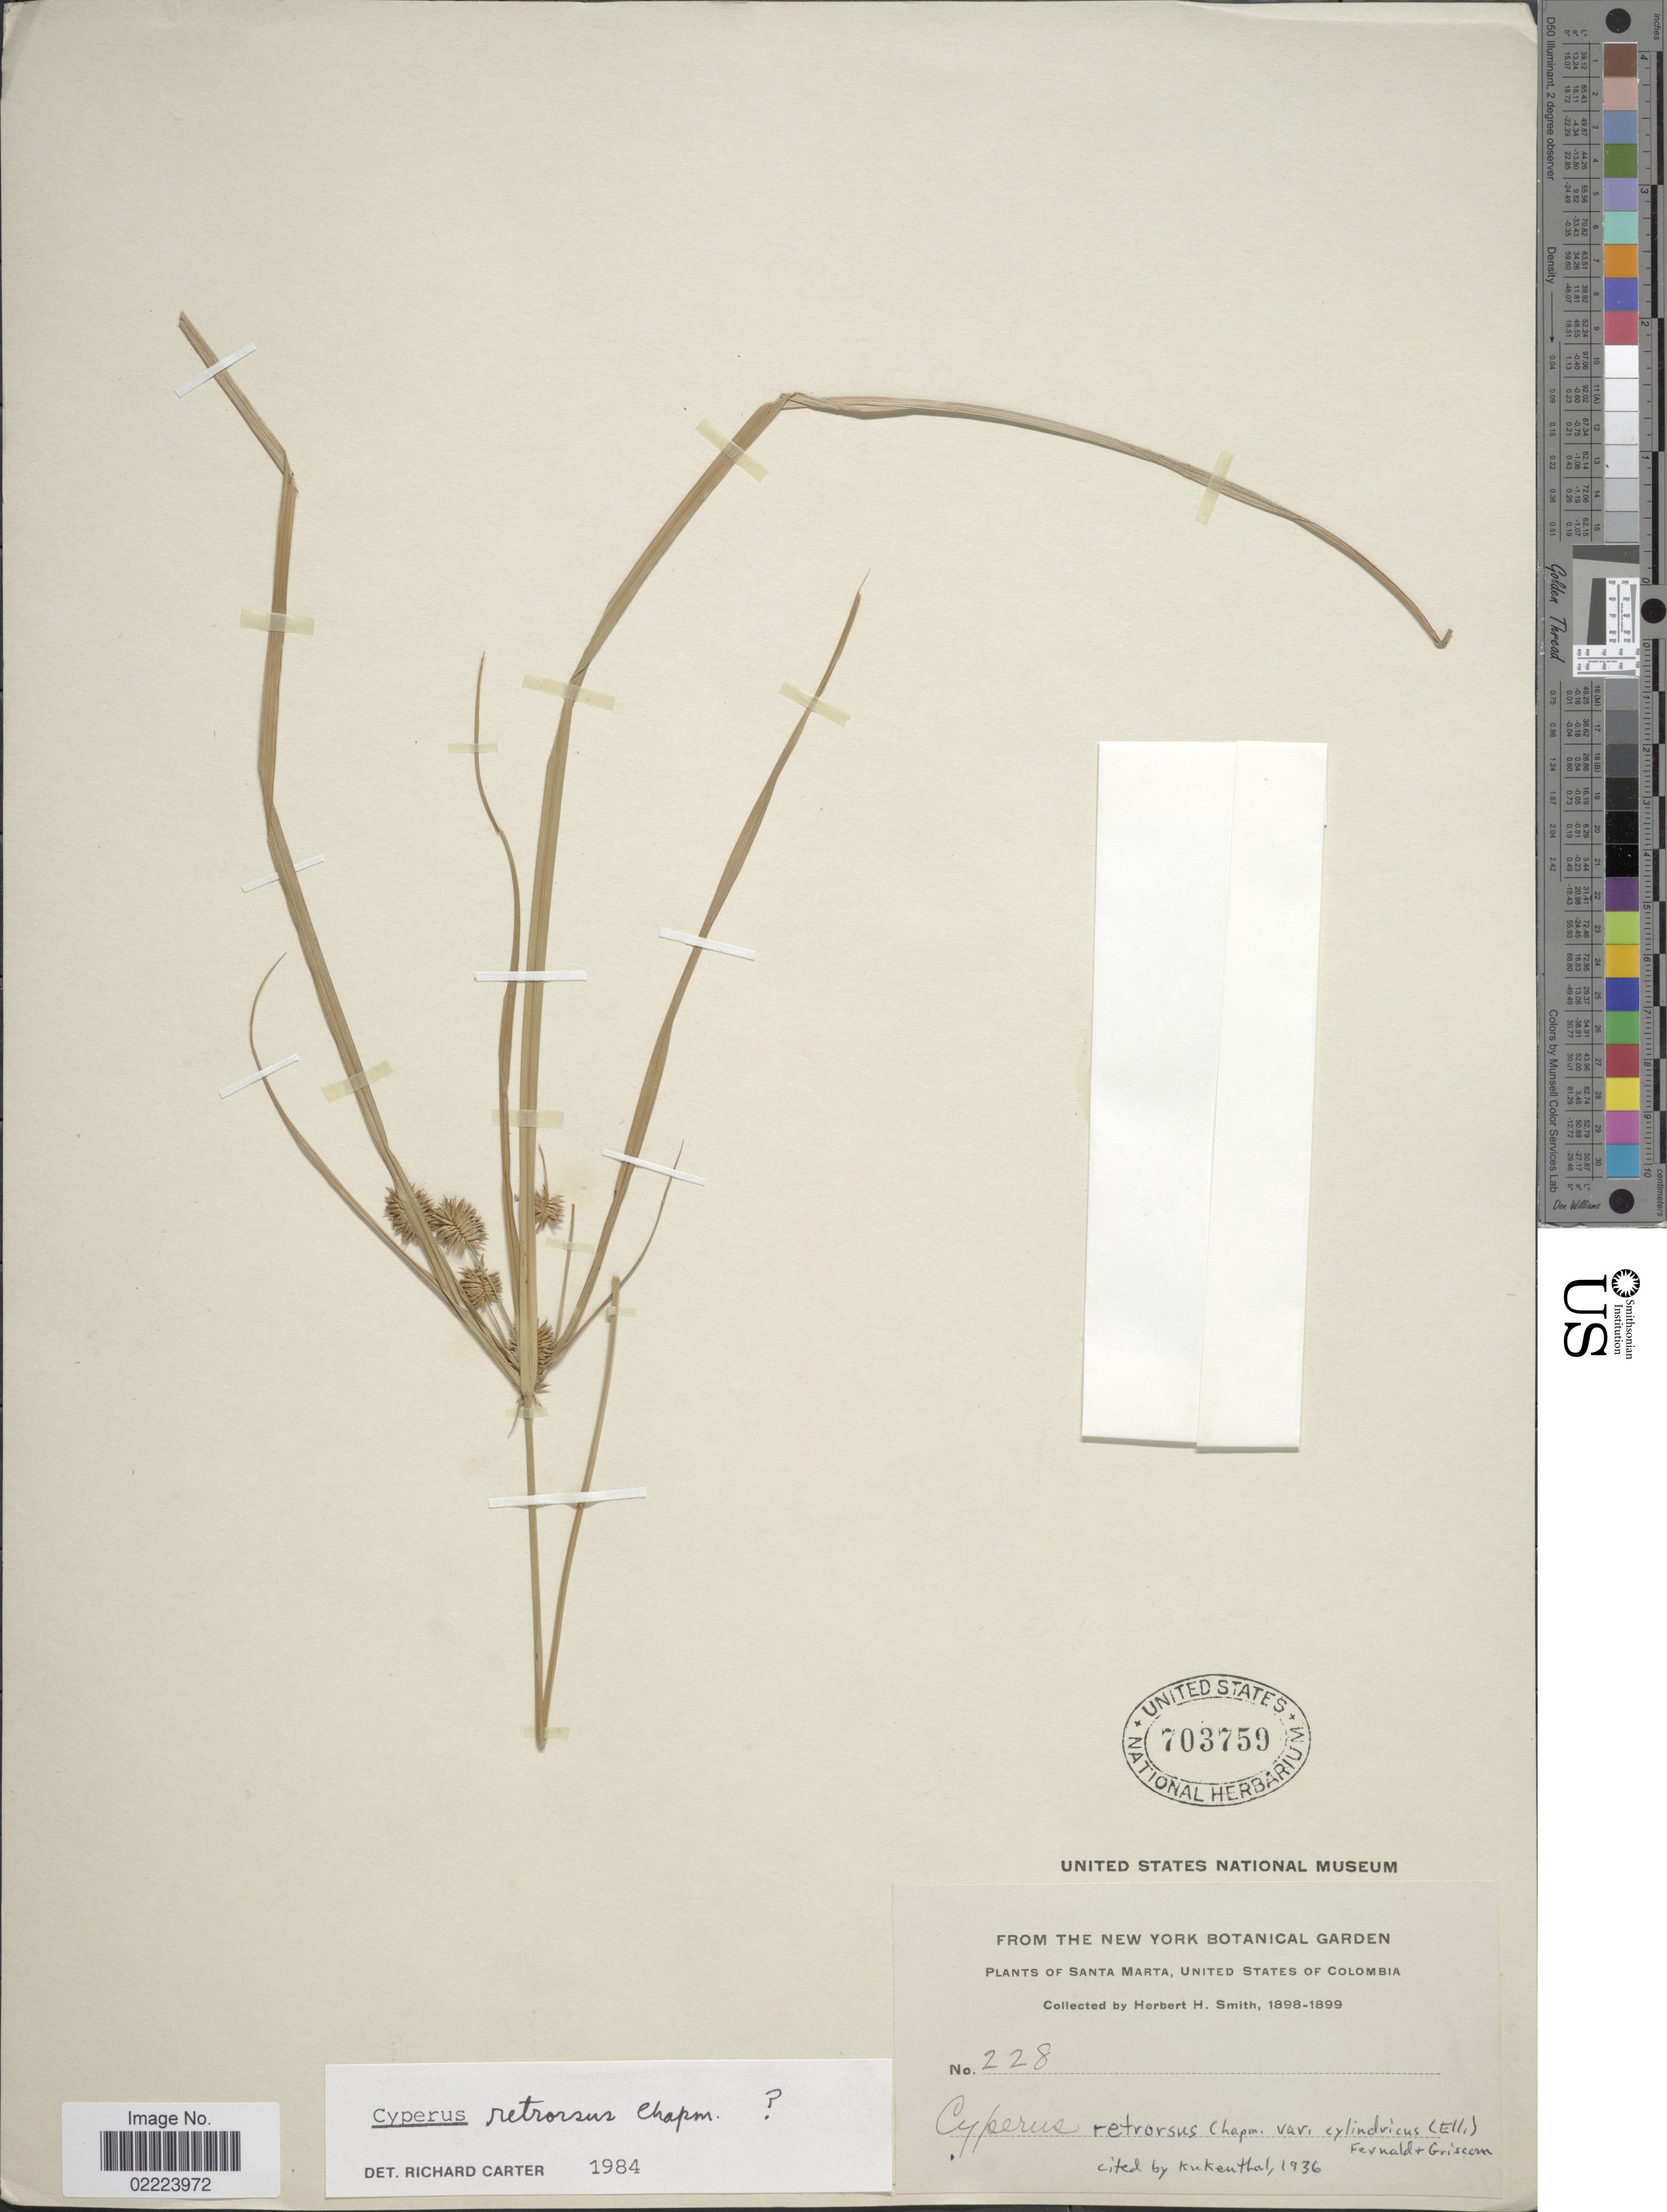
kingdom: Plantae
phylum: Tracheophyta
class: Liliopsida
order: Poales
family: Cyperaceae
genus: Cyperus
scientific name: Cyperus retrorsus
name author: Chapm.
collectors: Herbert H. Smith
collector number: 228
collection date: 1898/1899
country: Colombia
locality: Santa Marta, United States of Colombia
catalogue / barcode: US 703759